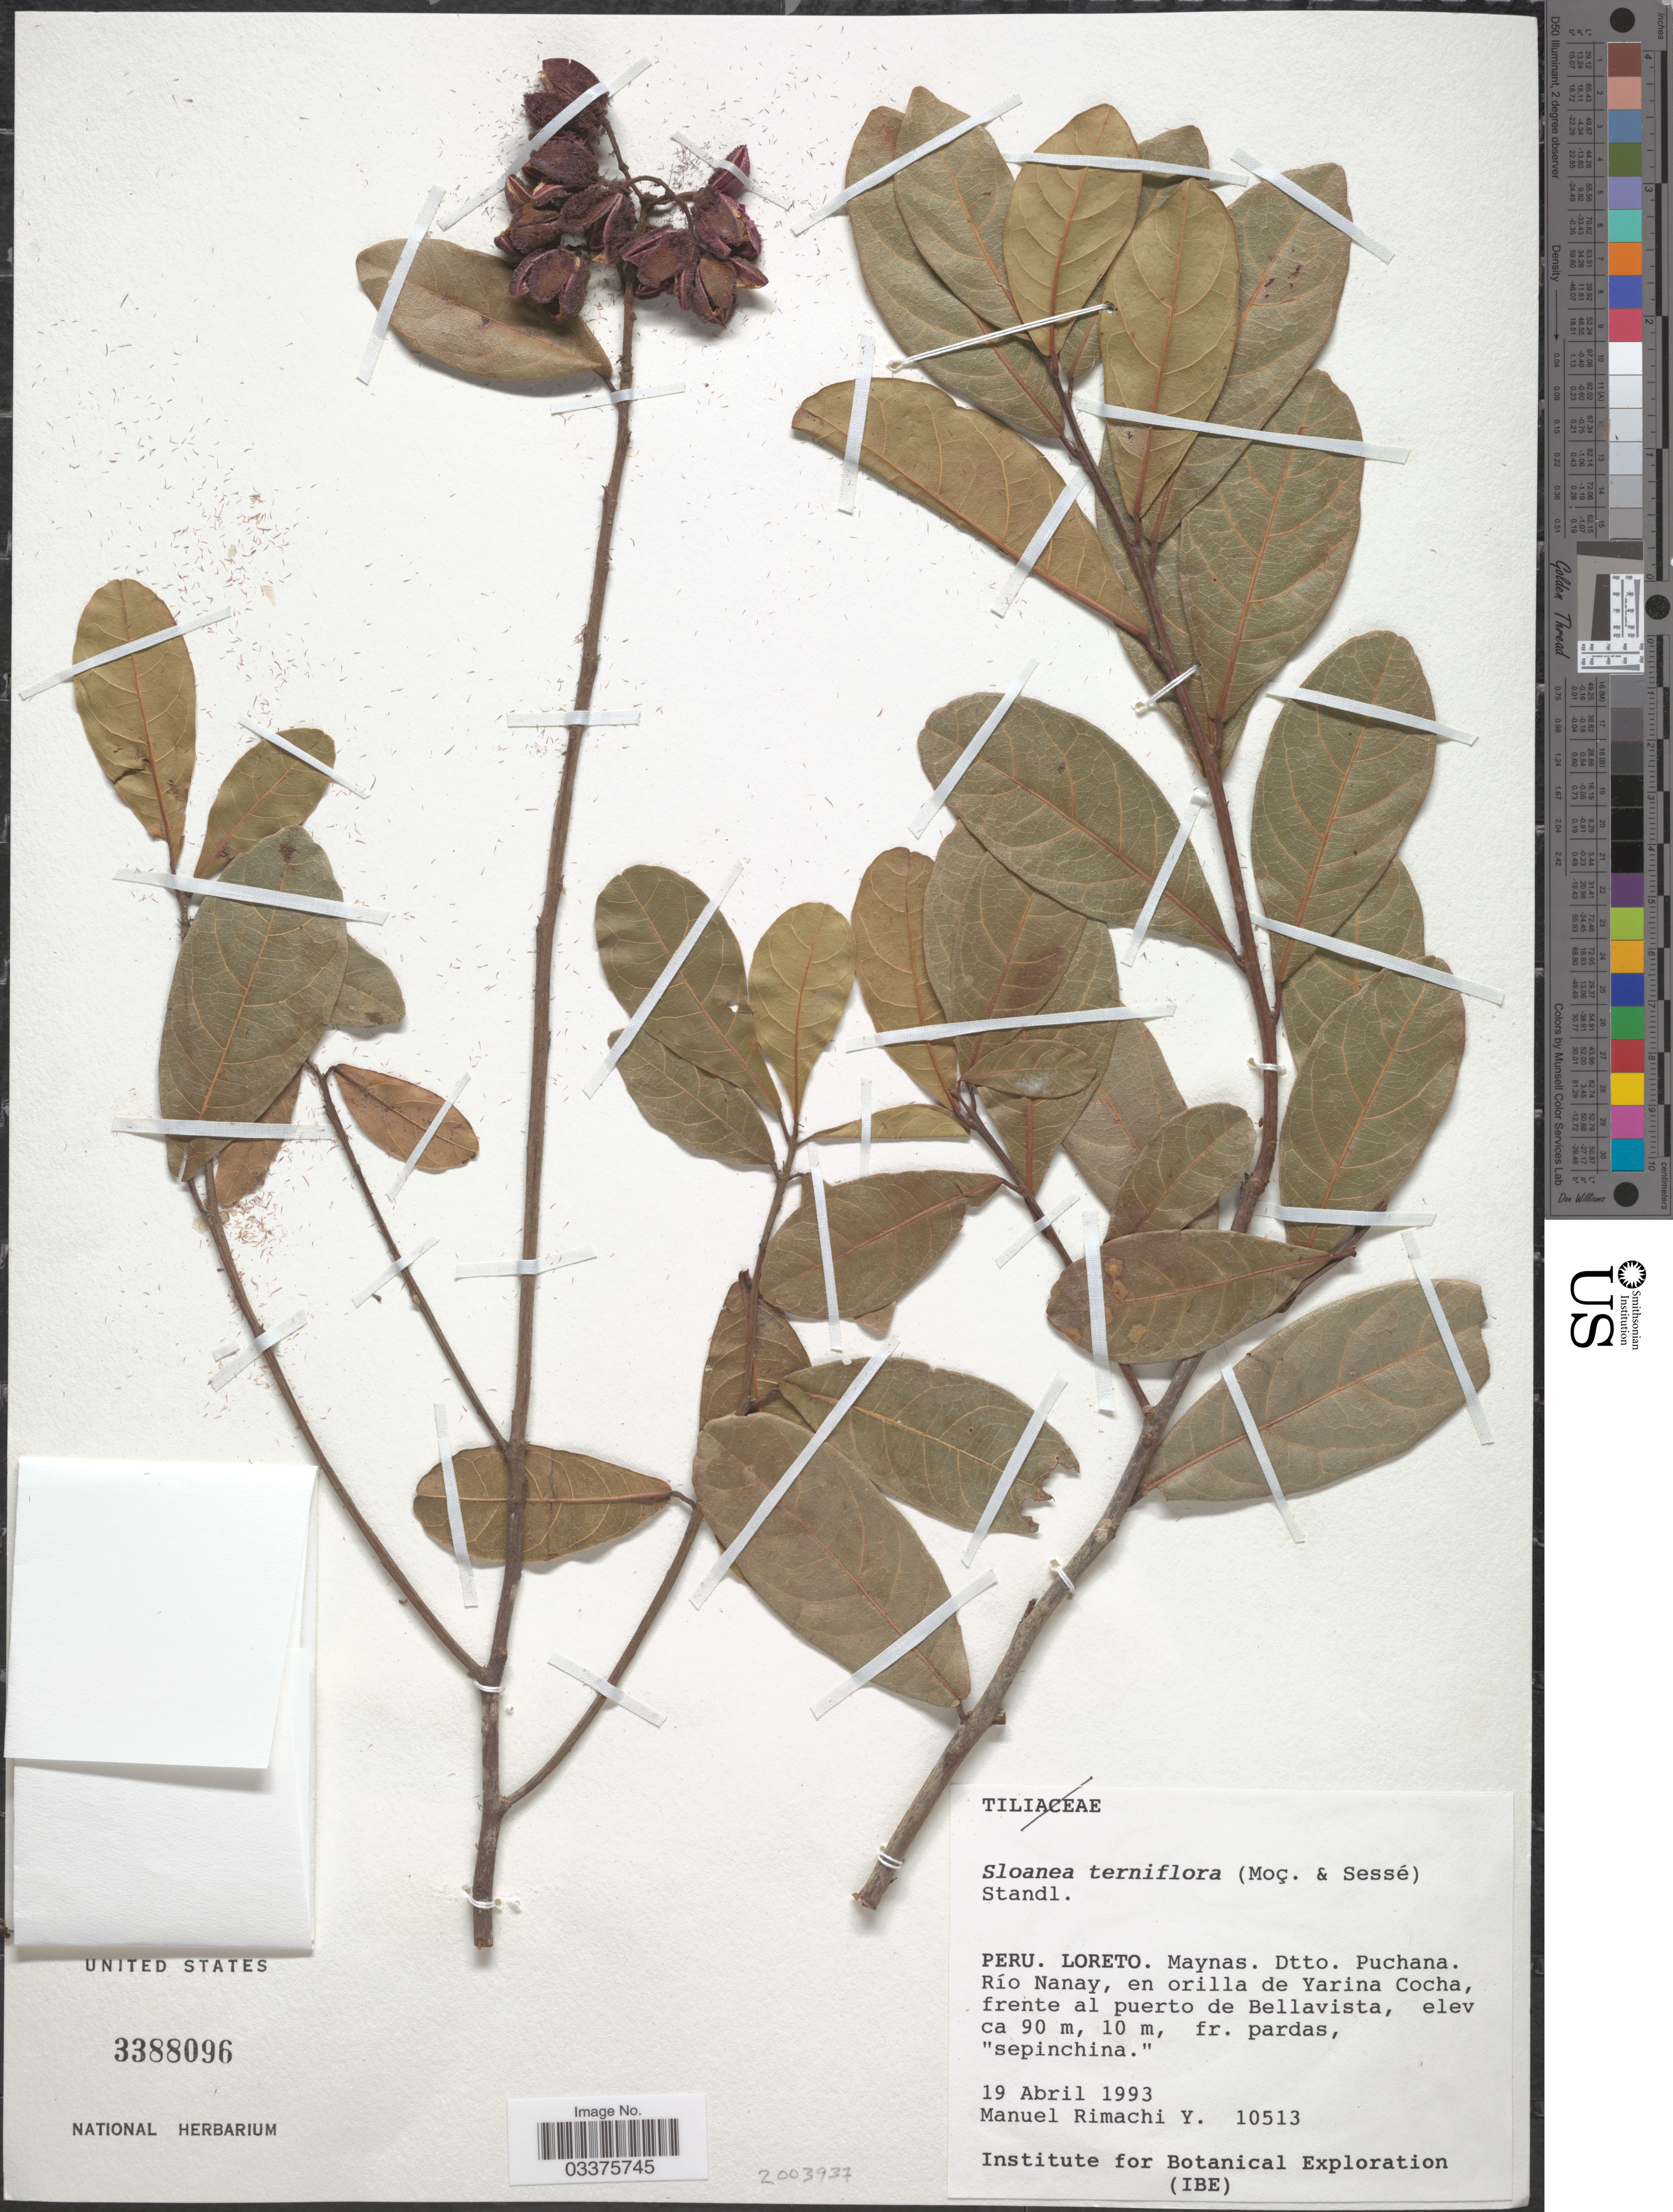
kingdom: Plantae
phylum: Tracheophyta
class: Magnoliopsida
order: Oxalidales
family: Elaeocarpaceae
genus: Sloanea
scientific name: Sloanea terniflora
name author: (Moc. & Sessé ex DC.) Standl.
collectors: M. Rimachi Y.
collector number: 10513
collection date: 1993-04-19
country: Peru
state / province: Loreto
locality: Maynas. Dtto. Puchana. Río Nanay, en orilla de Yarina Cocha, frente al puerto de Bellavista.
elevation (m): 90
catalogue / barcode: US 3388096